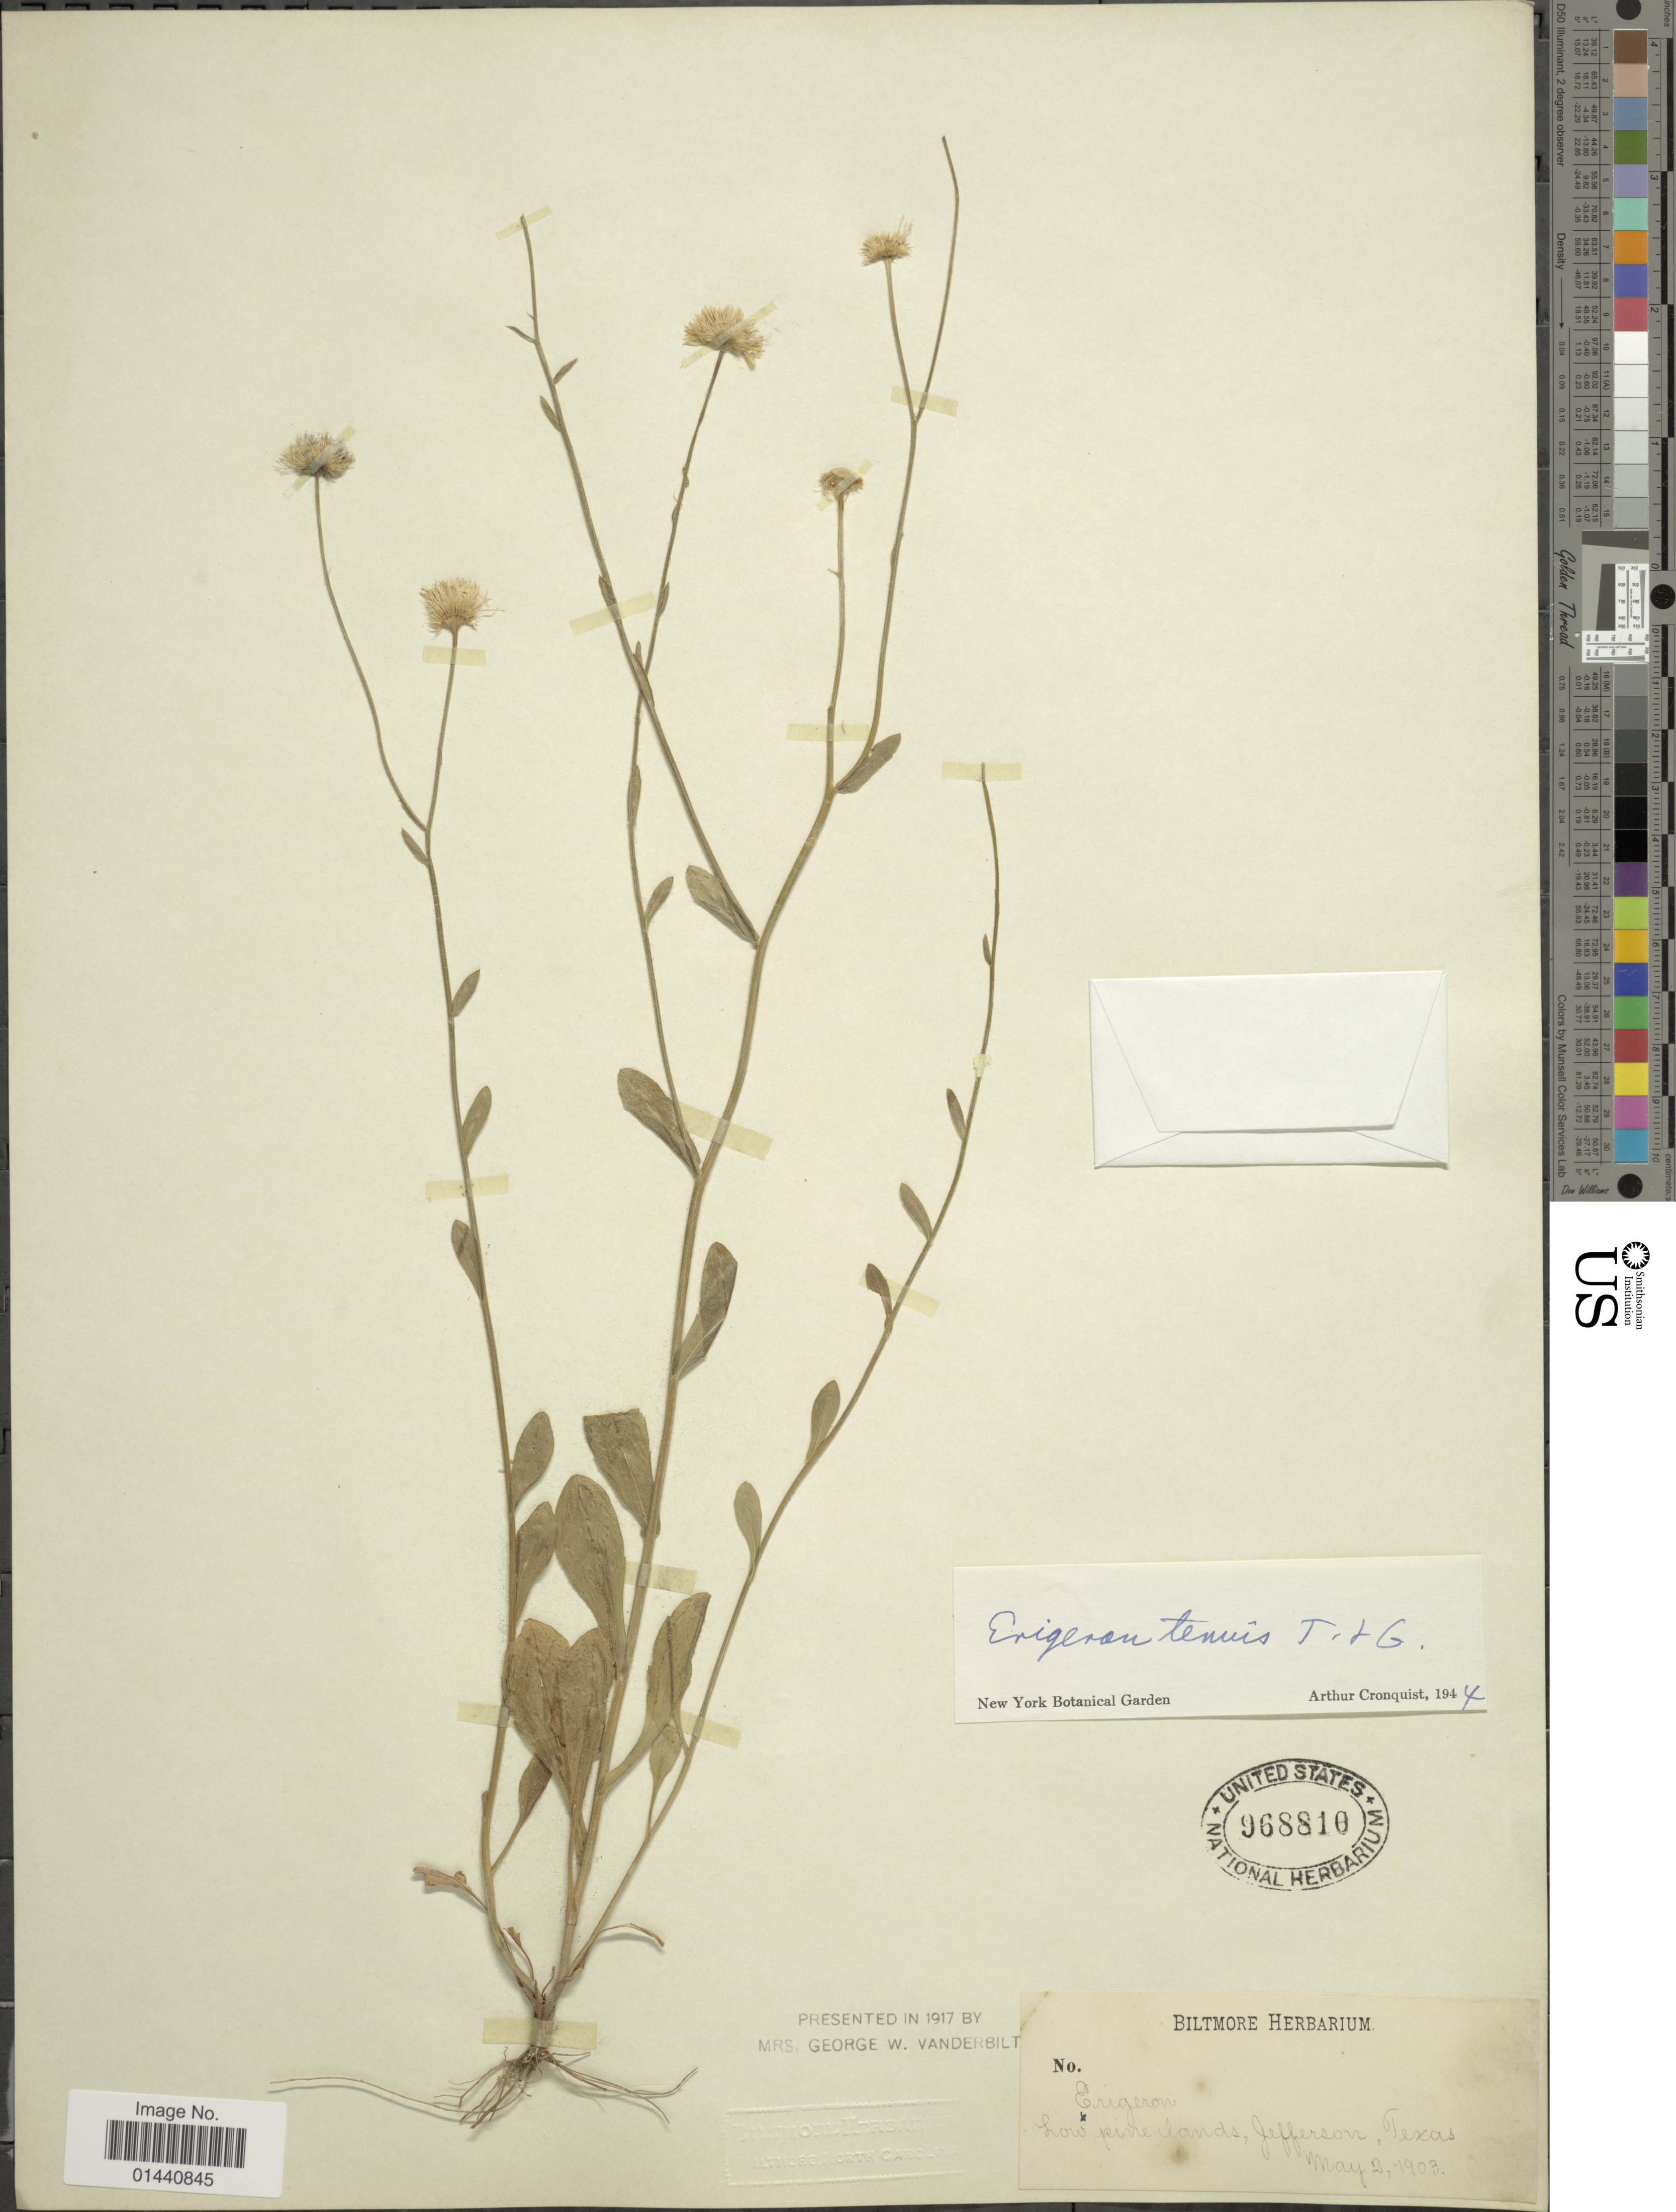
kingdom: Plantae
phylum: Tracheophyta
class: Magnoliopsida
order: Asterales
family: Asteraceae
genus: Erigeron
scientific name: Erigeron tenuis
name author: Torr. & A. Gray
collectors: ex herb. Biltmore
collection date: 1903-05-02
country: United States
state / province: Texas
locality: Jefferson.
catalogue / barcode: US 968810